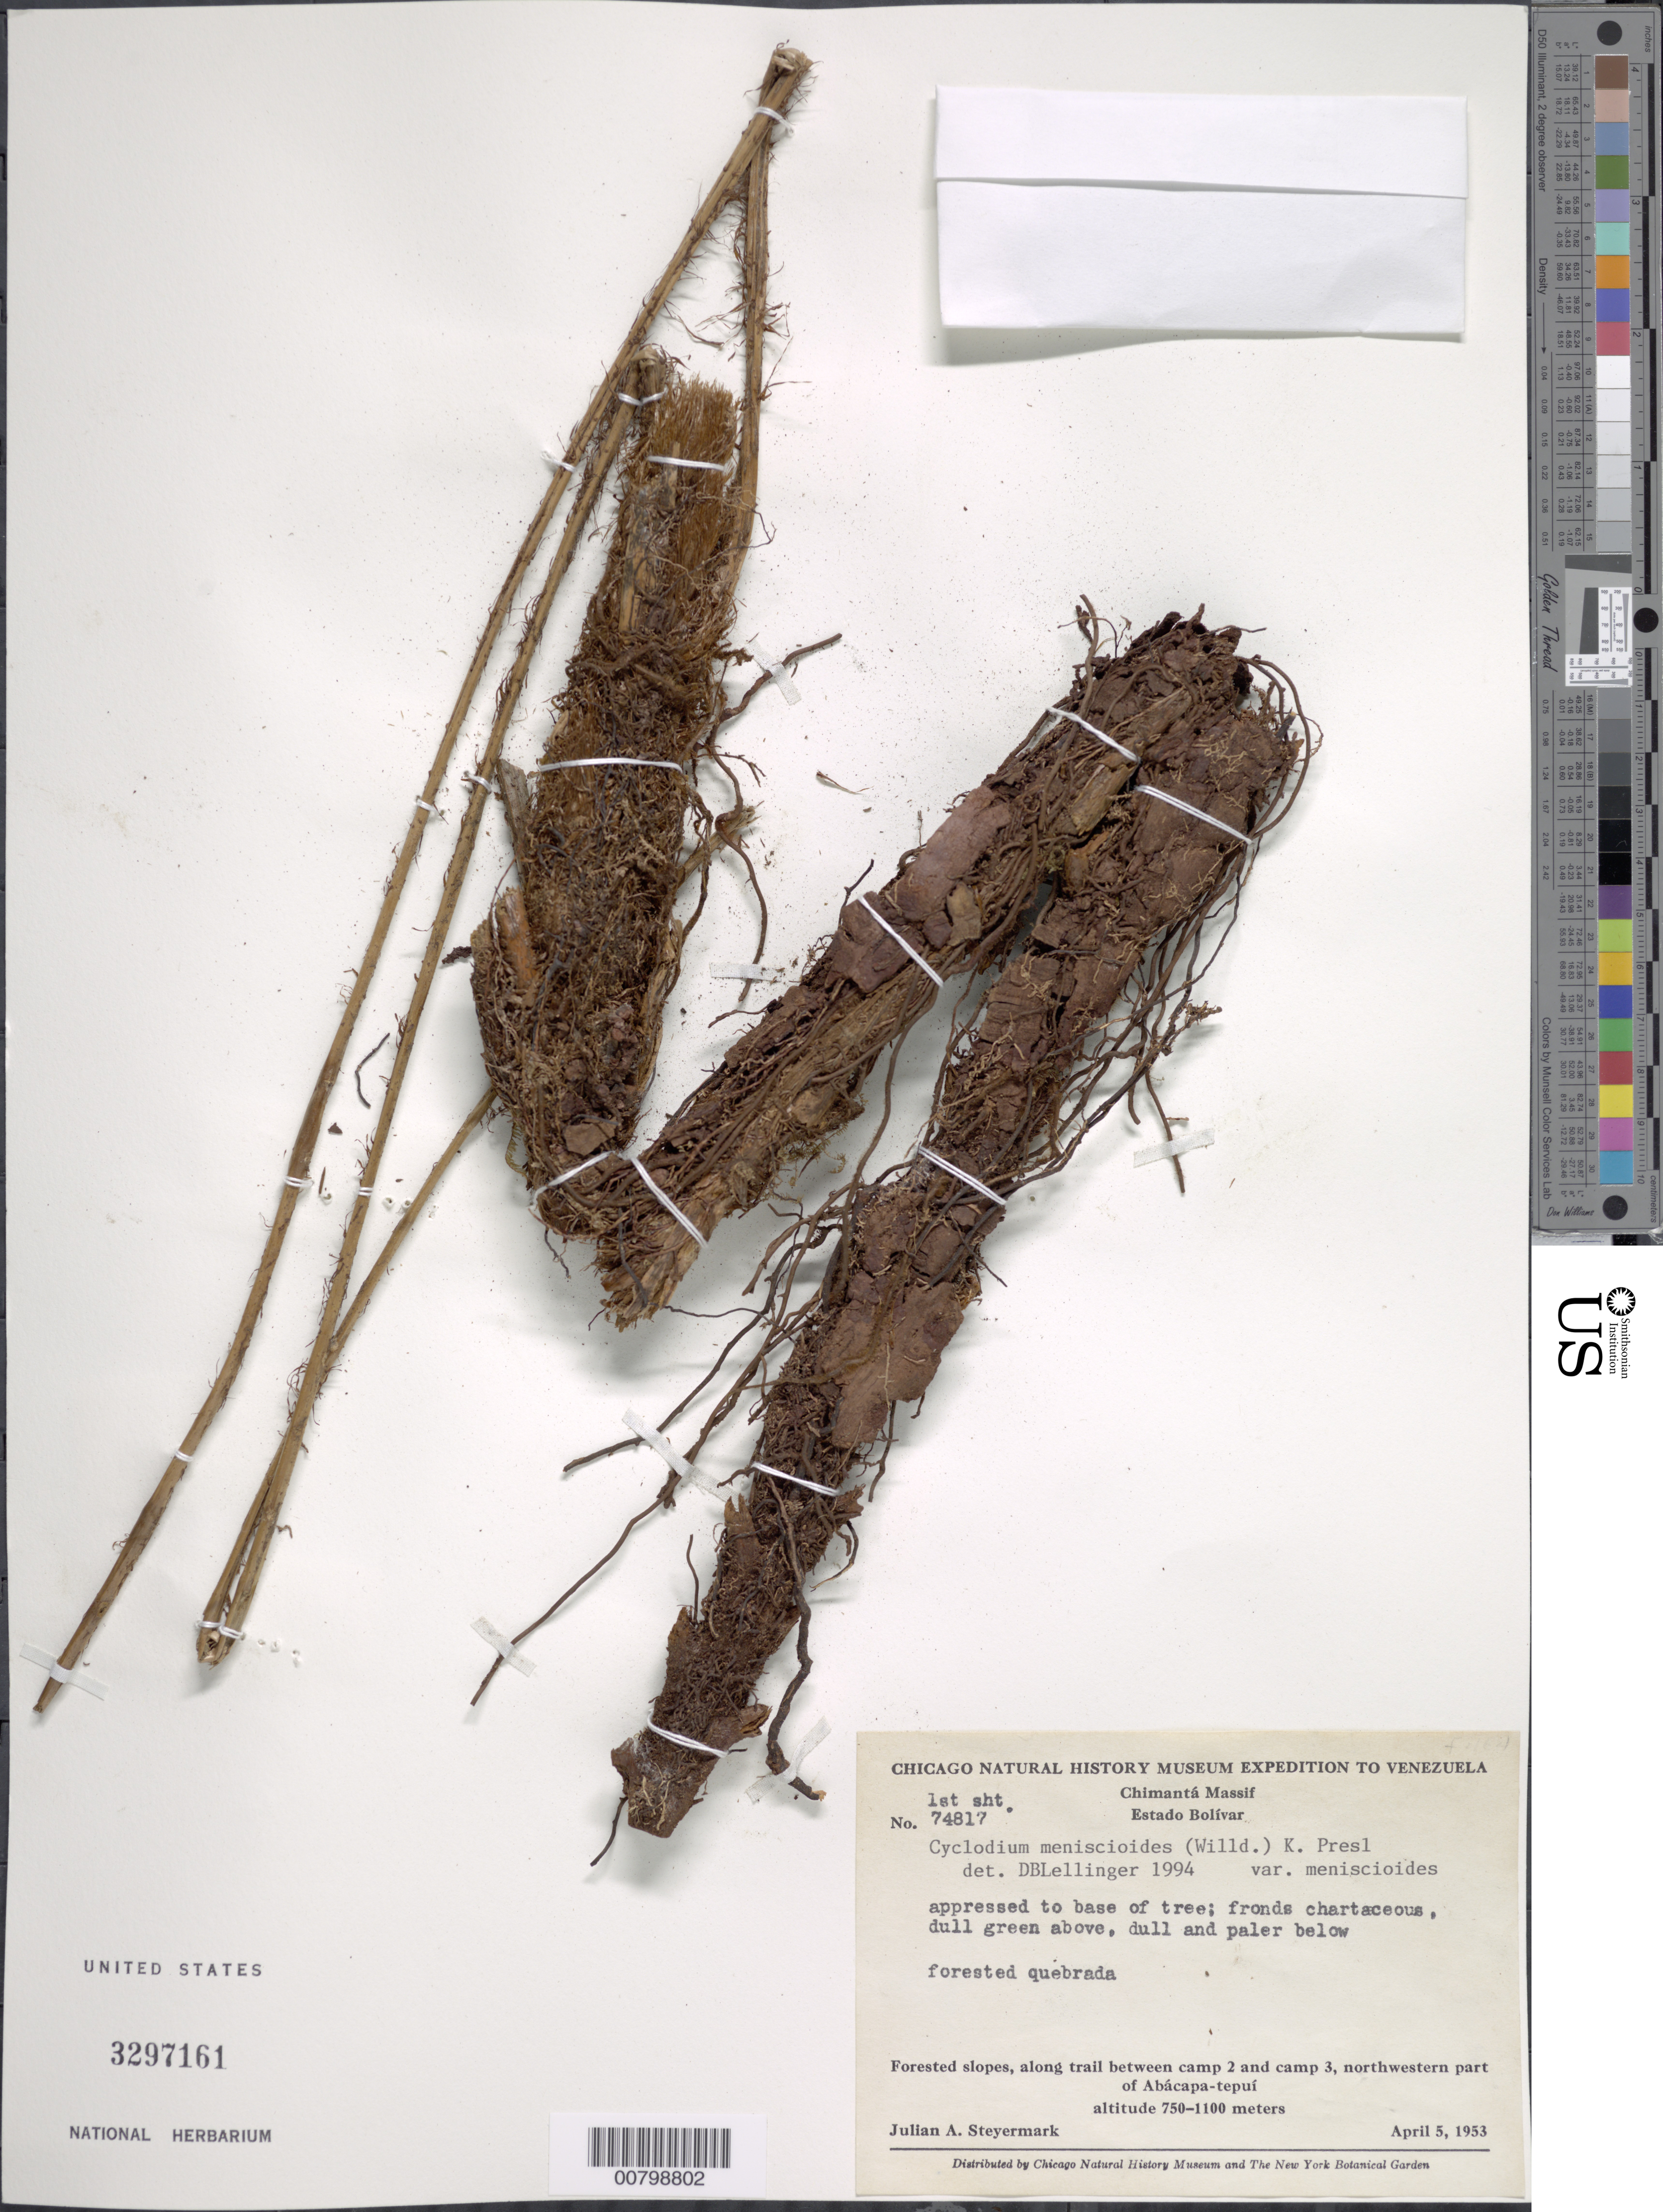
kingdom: Plantae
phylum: Tracheophyta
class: Polypodiopsida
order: Polypodiales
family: Dryopteridaceae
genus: Cyclodium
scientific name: Cyclodium meniscioides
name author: (Willd.) C. Presl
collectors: J. Steyermark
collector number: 74817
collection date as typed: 5-Apr-53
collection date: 1953-04-05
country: Venezuela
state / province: Bolívar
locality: Chimantá Massif, Abácapa-tepuí, along trail between camp 2 and camp 3, NW part of Abácapa-tepuí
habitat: Forested quebrada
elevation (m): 750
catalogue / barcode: US 3297161